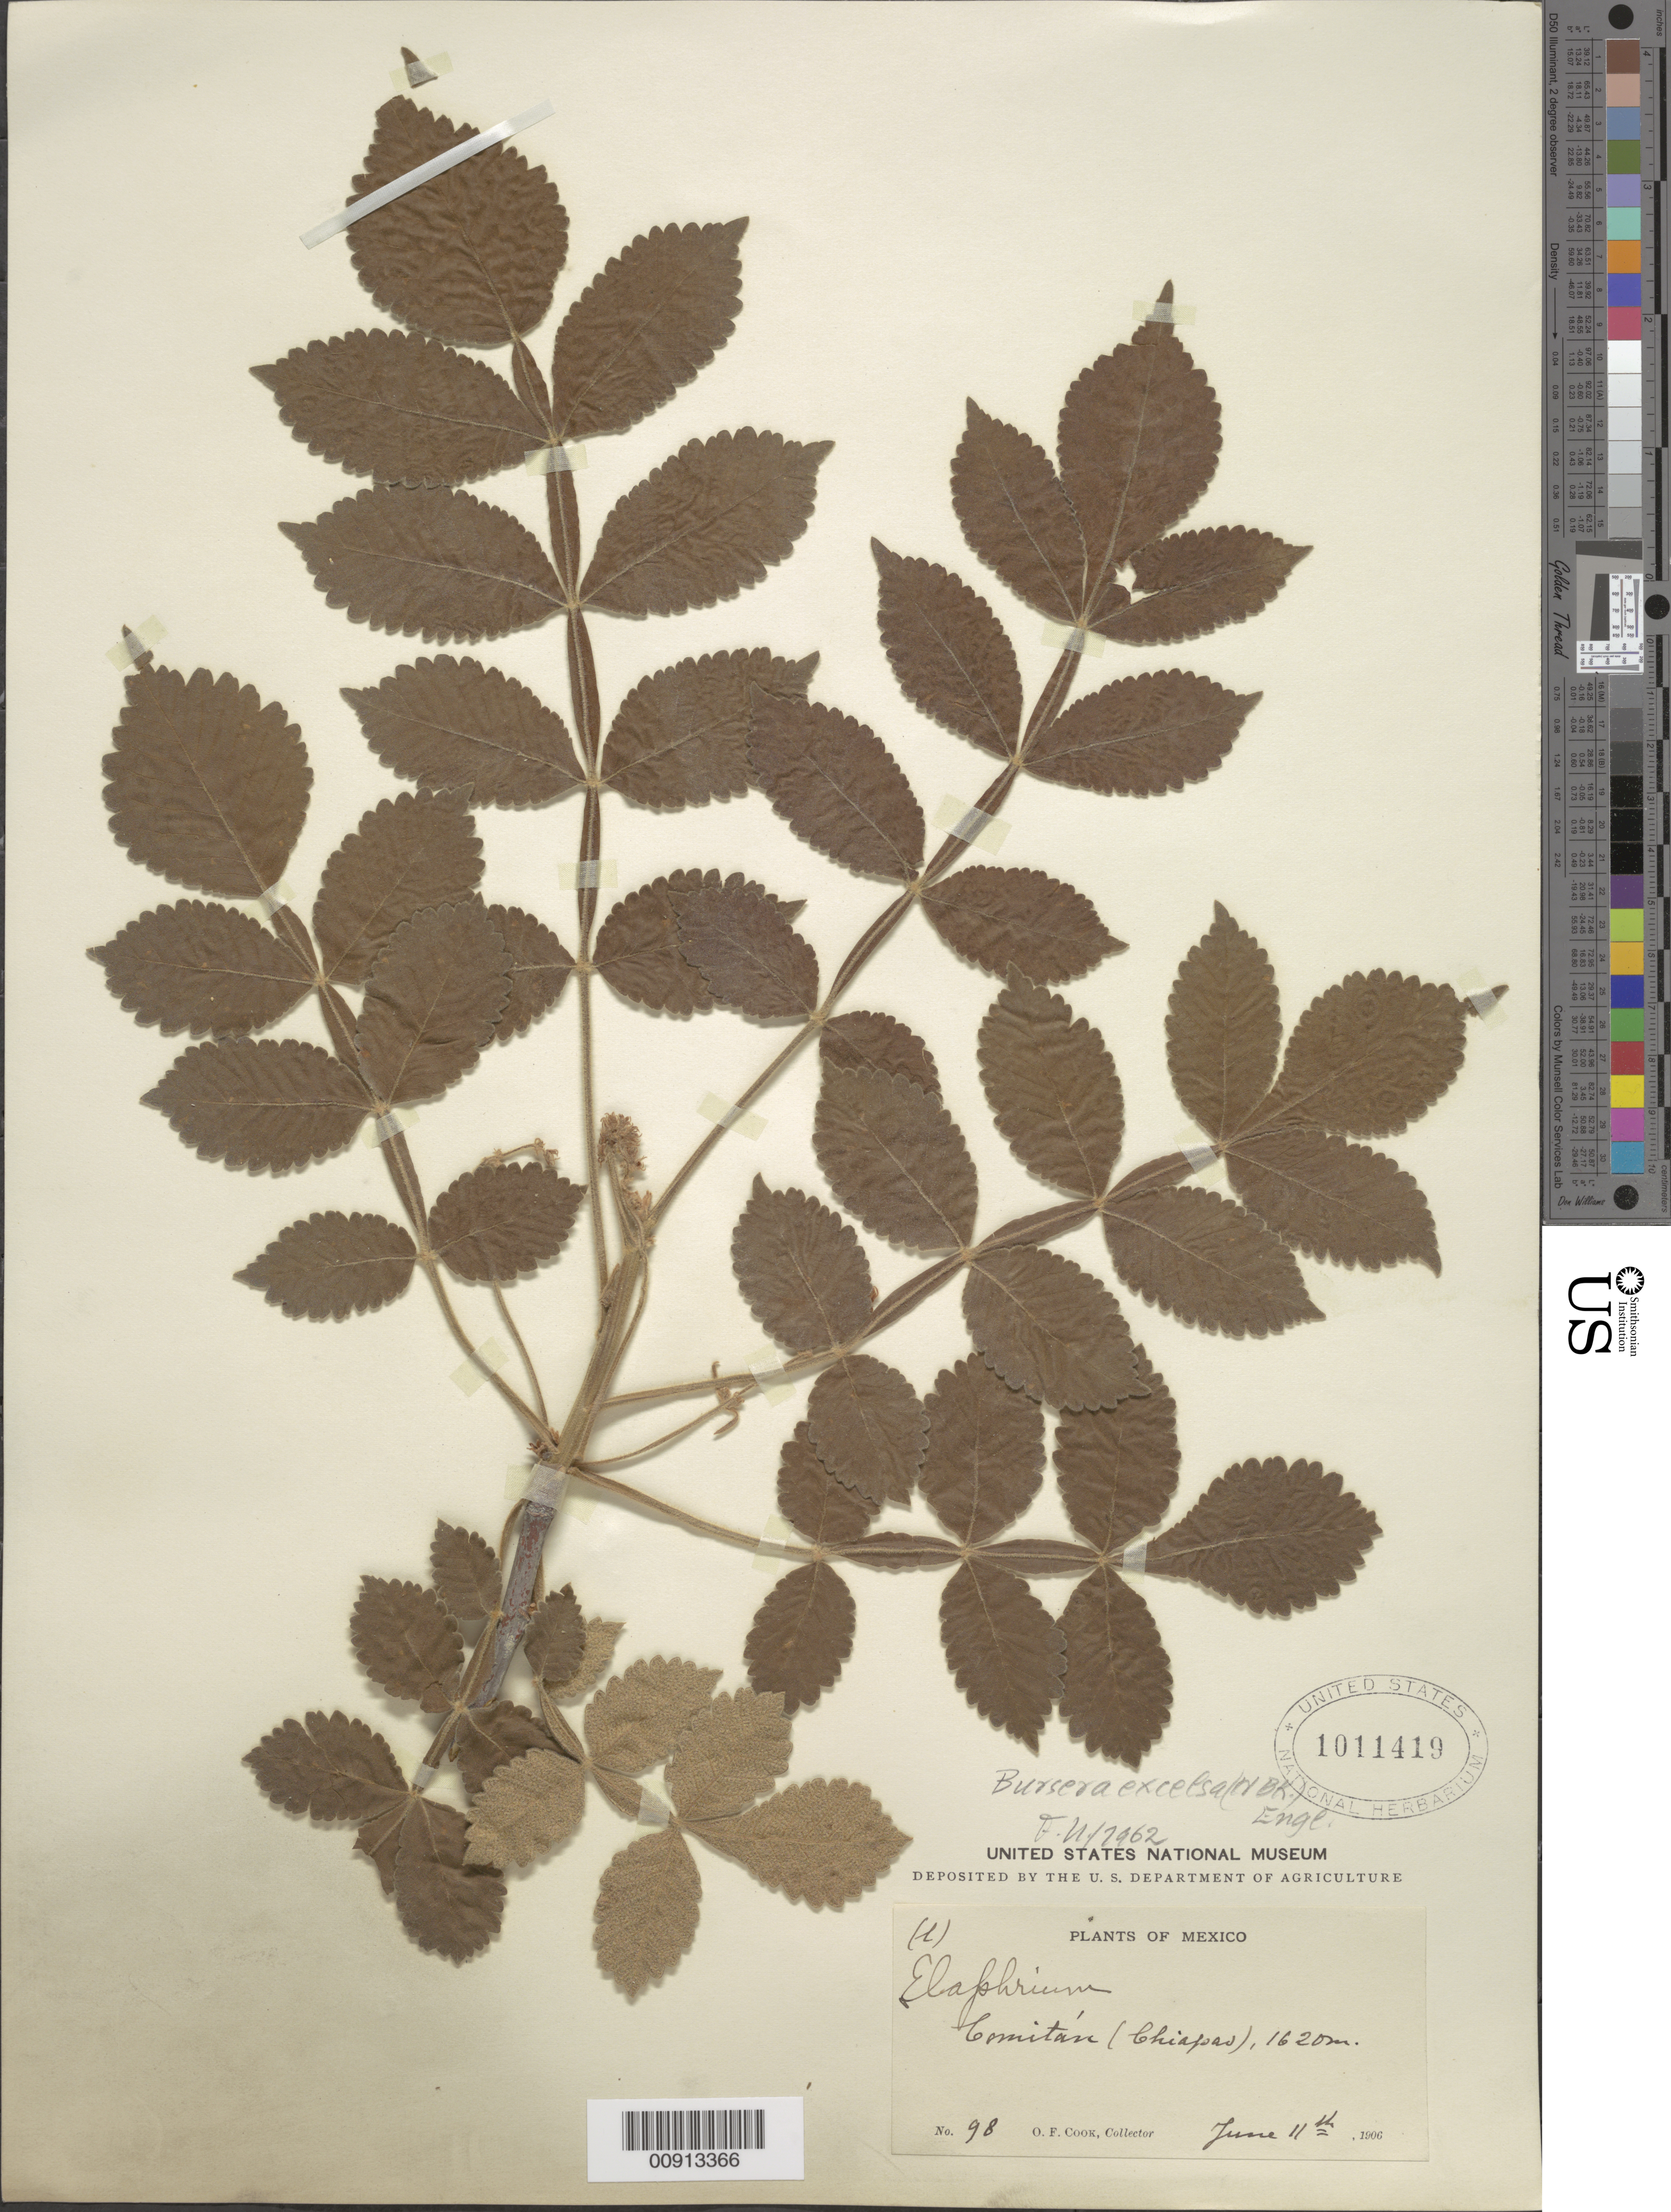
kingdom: Plantae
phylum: Tracheophyta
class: Magnoliopsida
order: Sapindales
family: Burseraceae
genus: Bursera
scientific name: Bursera excelsa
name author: (Kunth) Engl.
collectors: O. F. Cook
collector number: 98 (l)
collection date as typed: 11 Jun 1906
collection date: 1906-06-11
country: Mexico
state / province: Chiapas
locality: Comitán (Chiapas).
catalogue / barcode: US 1011419